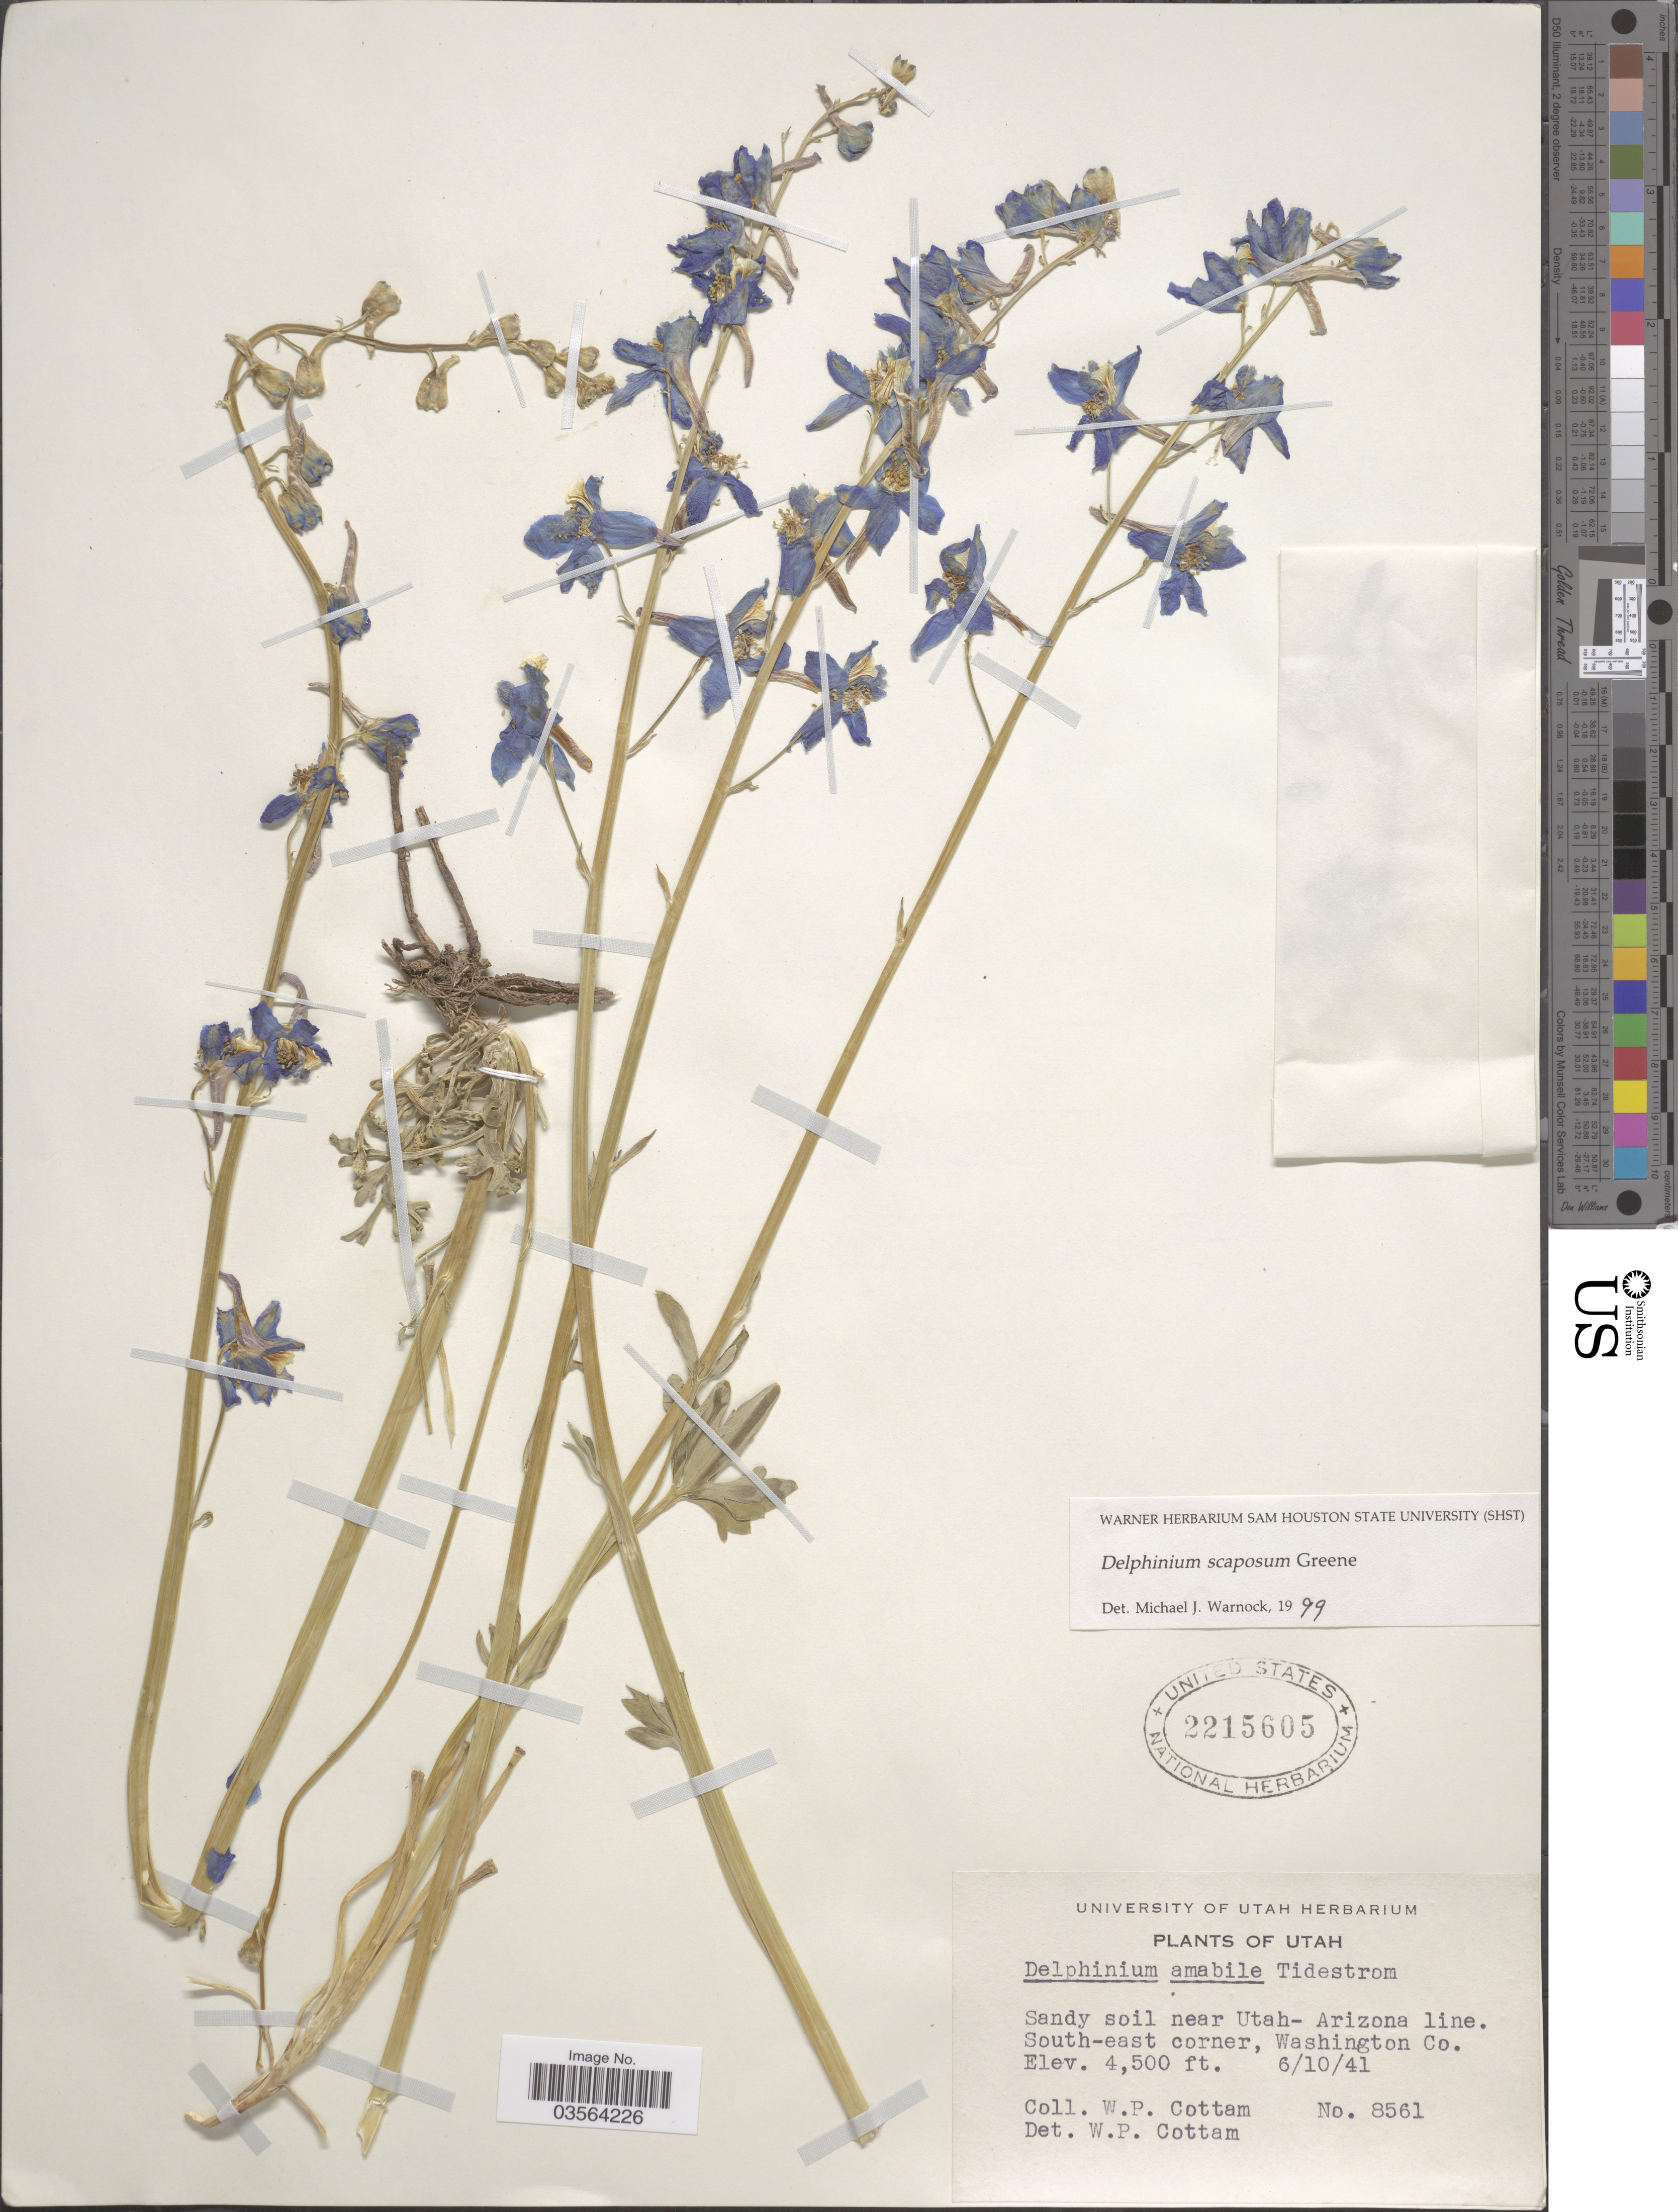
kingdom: Plantae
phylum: Tracheophyta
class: Magnoliopsida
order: Ranunculales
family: Ranunculaceae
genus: Delphinium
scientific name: Delphinium scaposum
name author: Greene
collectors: W. Cottam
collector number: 8561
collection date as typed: Transcribed d/m/y: 10/6/41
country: United States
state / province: Utah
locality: Sandy soil near Utah-Arizona line. South-east corner, Washington Co.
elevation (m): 1372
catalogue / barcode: US 2215605